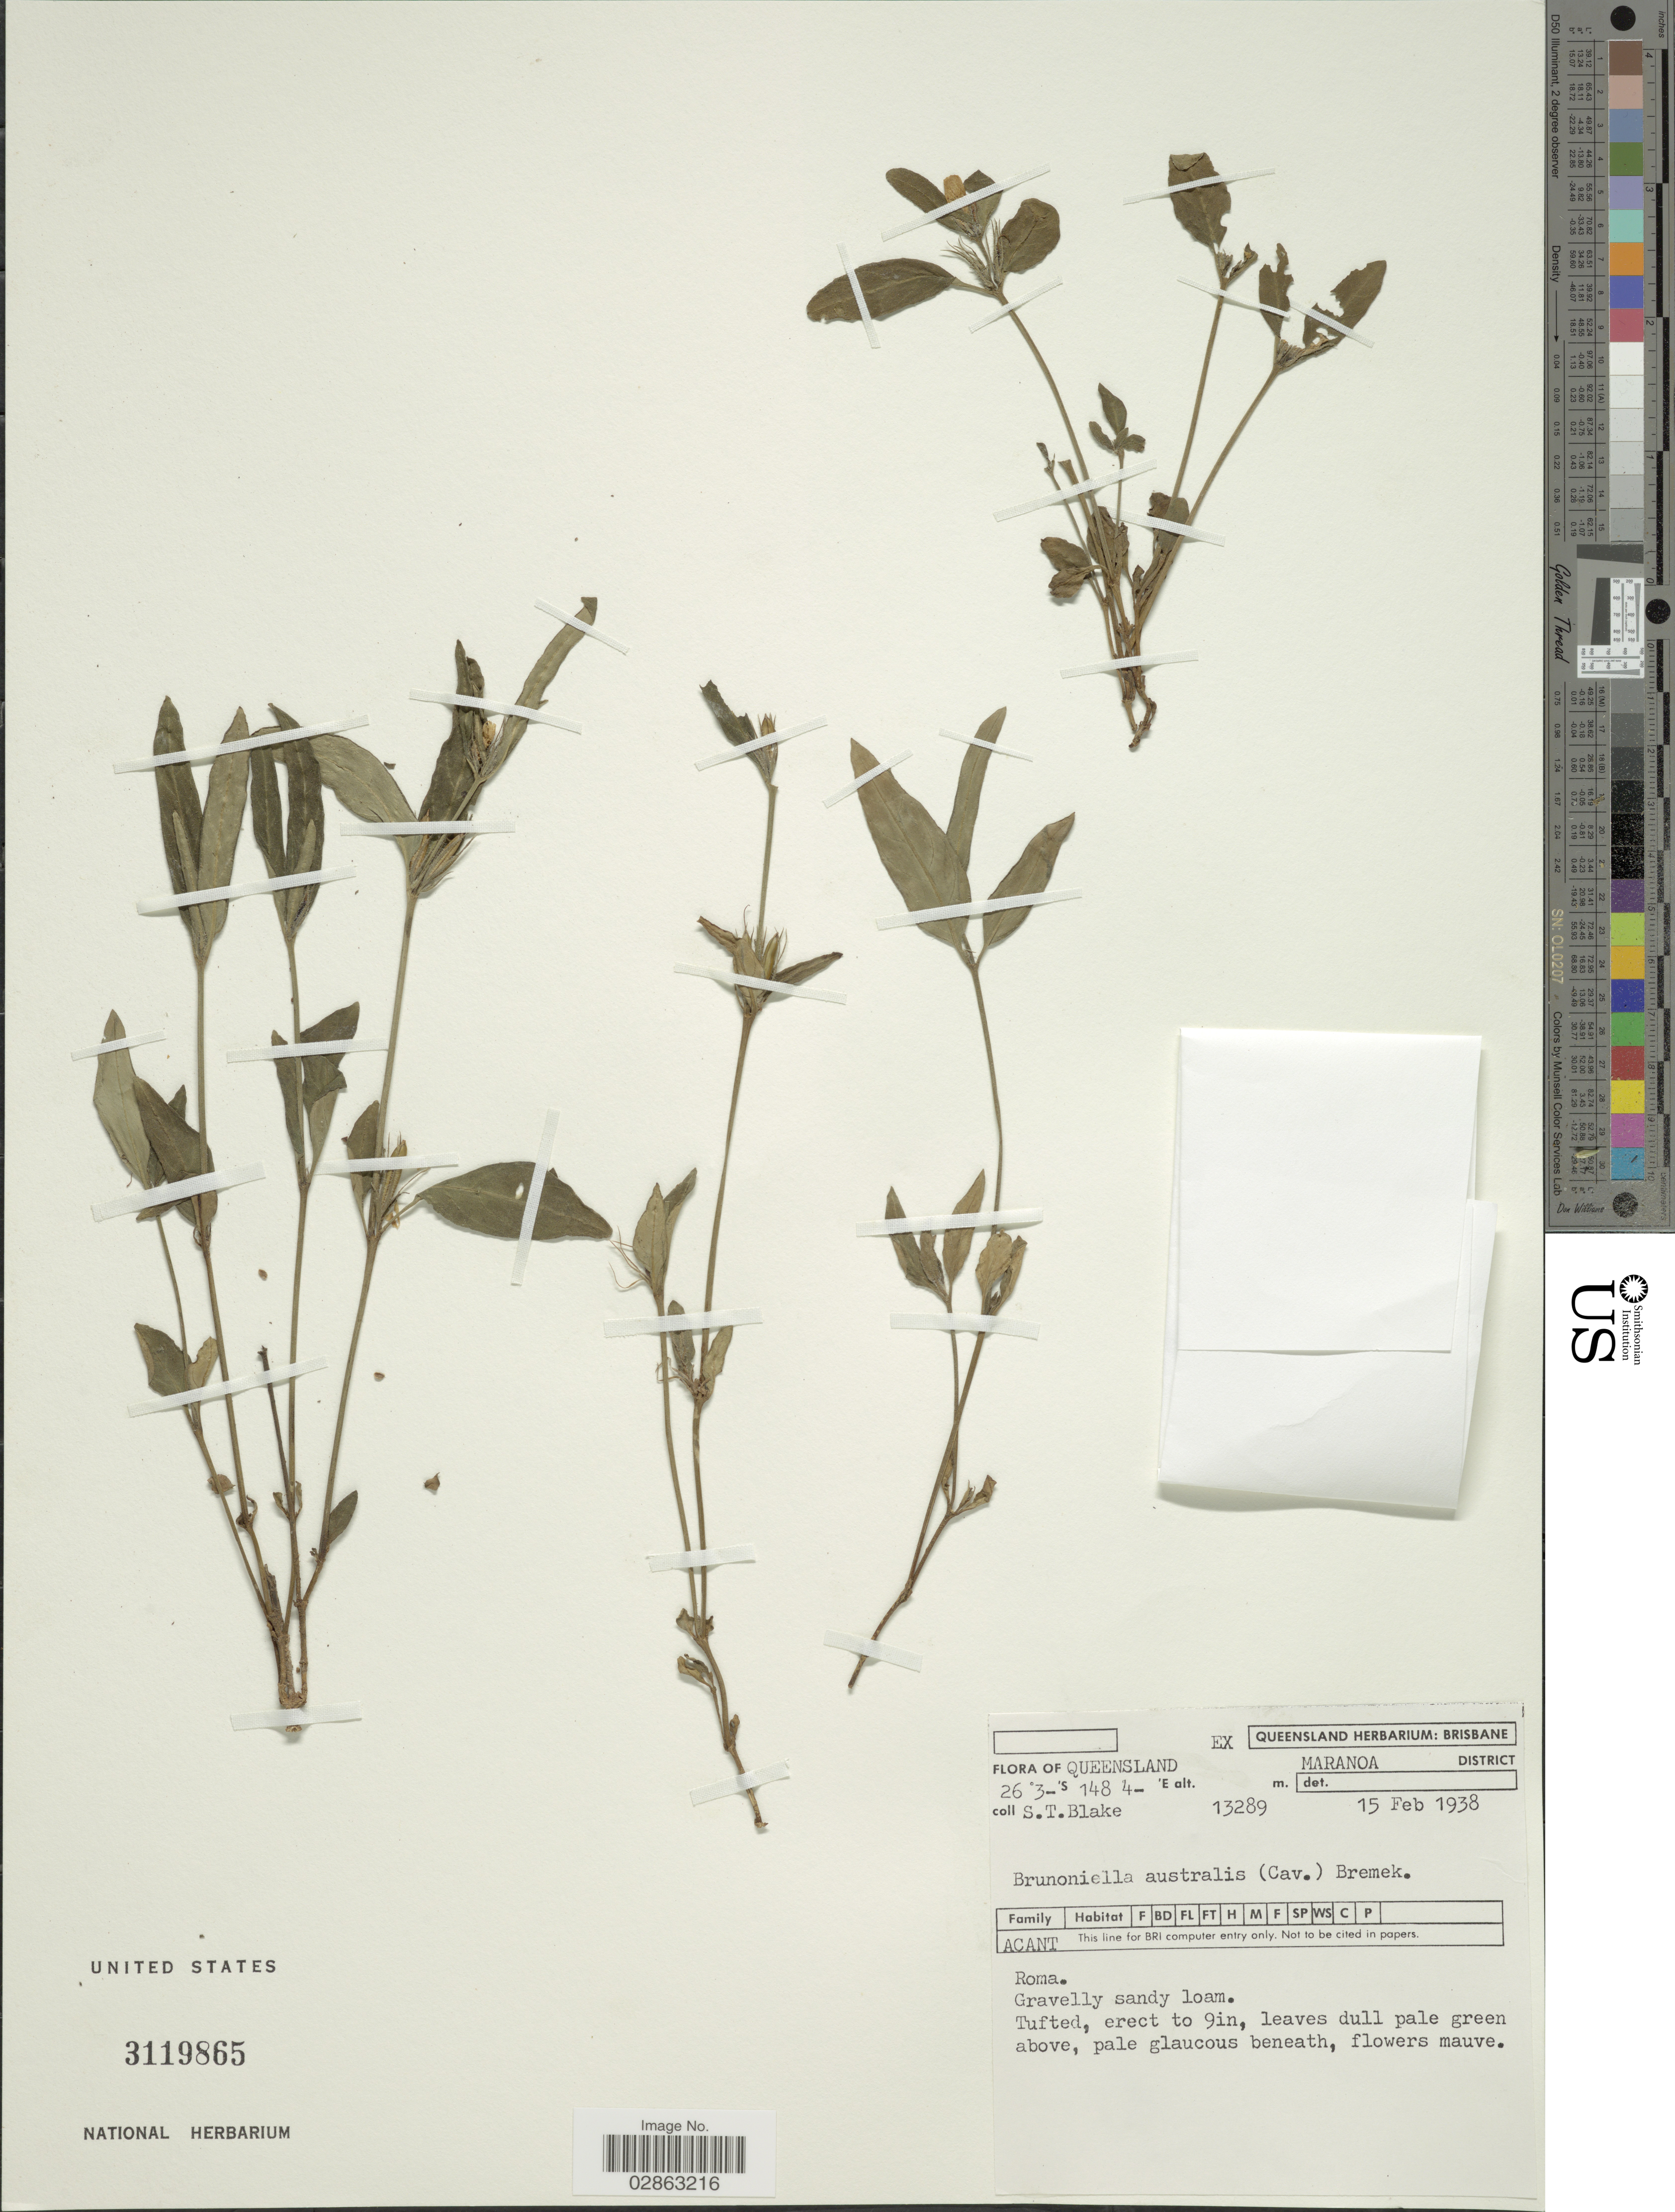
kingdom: Plantae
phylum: Tracheophyta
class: Magnoliopsida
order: Lamiales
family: Acanthaceae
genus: Brunoniella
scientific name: Brunoniella australis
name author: (Cav.) Bremek.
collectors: S. T. Blake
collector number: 13289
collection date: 1938-02-15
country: Australia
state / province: Queensland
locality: Maranoa District. Roma.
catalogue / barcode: US 3119865